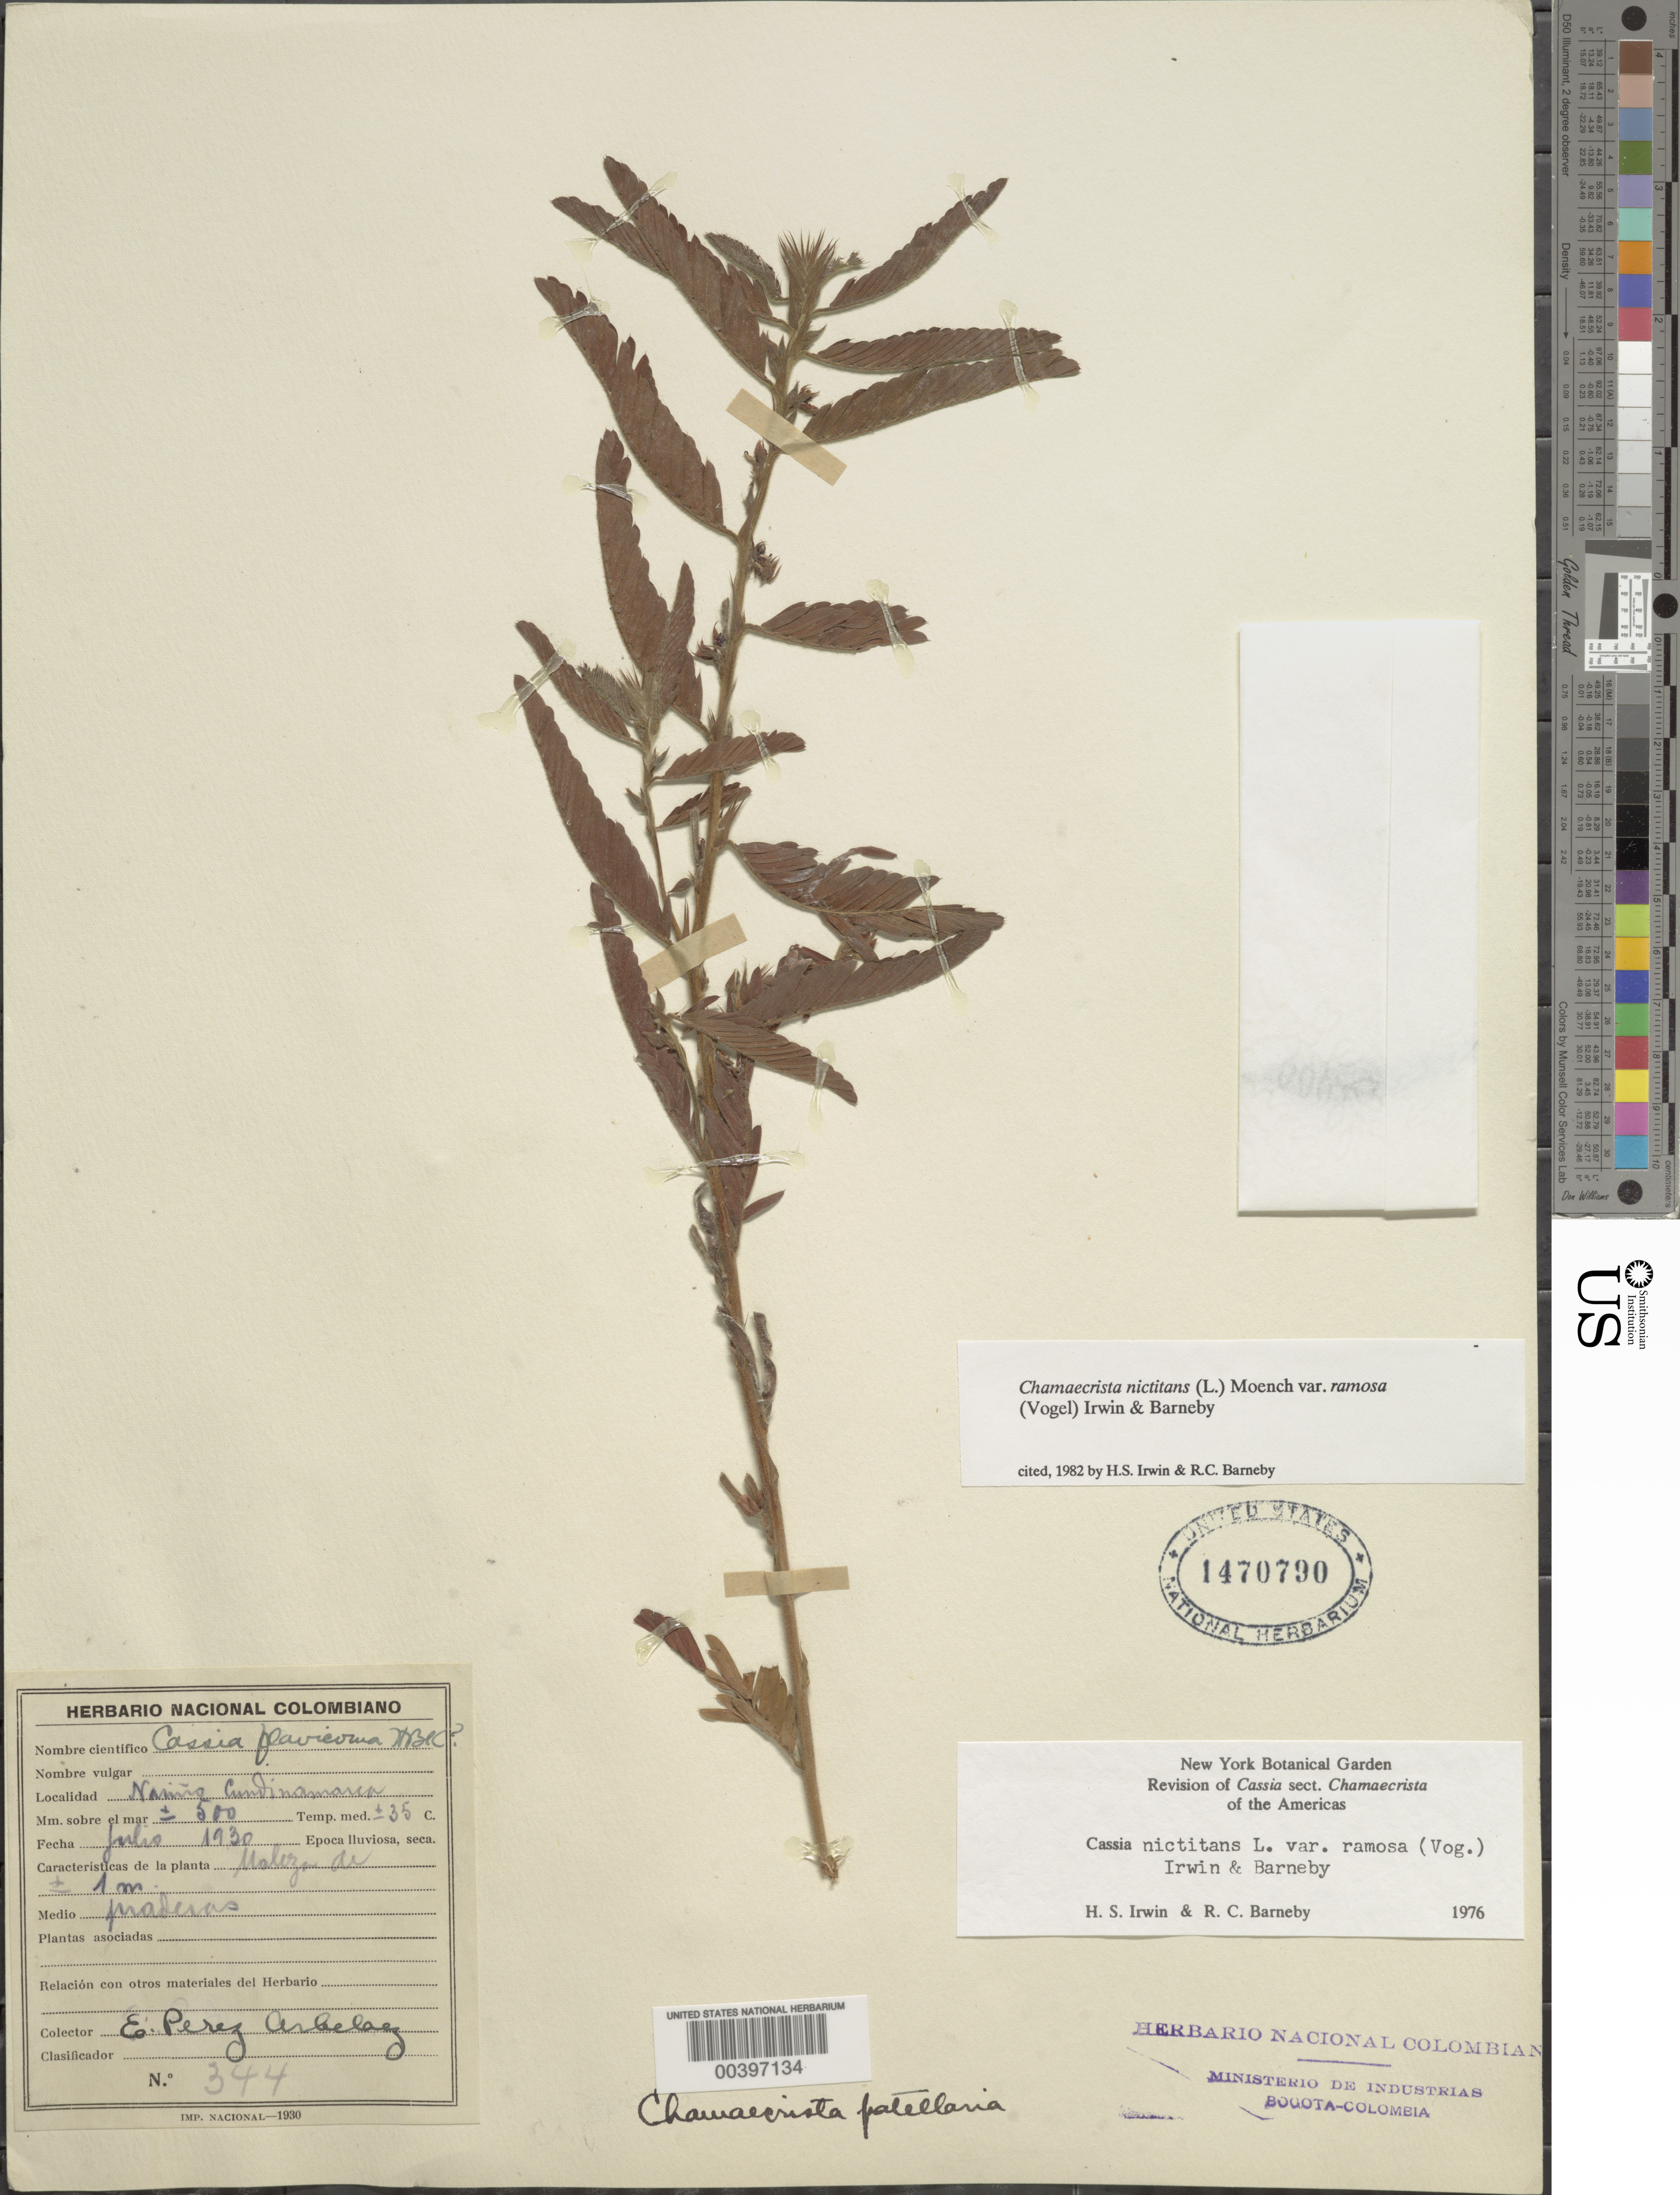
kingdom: Plantae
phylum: Tracheophyta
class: Magnoliopsida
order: Fabales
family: Fabaceae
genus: Chamaecrista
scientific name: Chamaecrista nictitans var. ramosa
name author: (Vogel) H.S. Irwin & Barneby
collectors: E. Pérez Arbeláez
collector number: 344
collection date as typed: Jul 1930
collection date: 1930-07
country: Colombia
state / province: Cundinamarca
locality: Namis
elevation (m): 500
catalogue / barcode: US 1470790